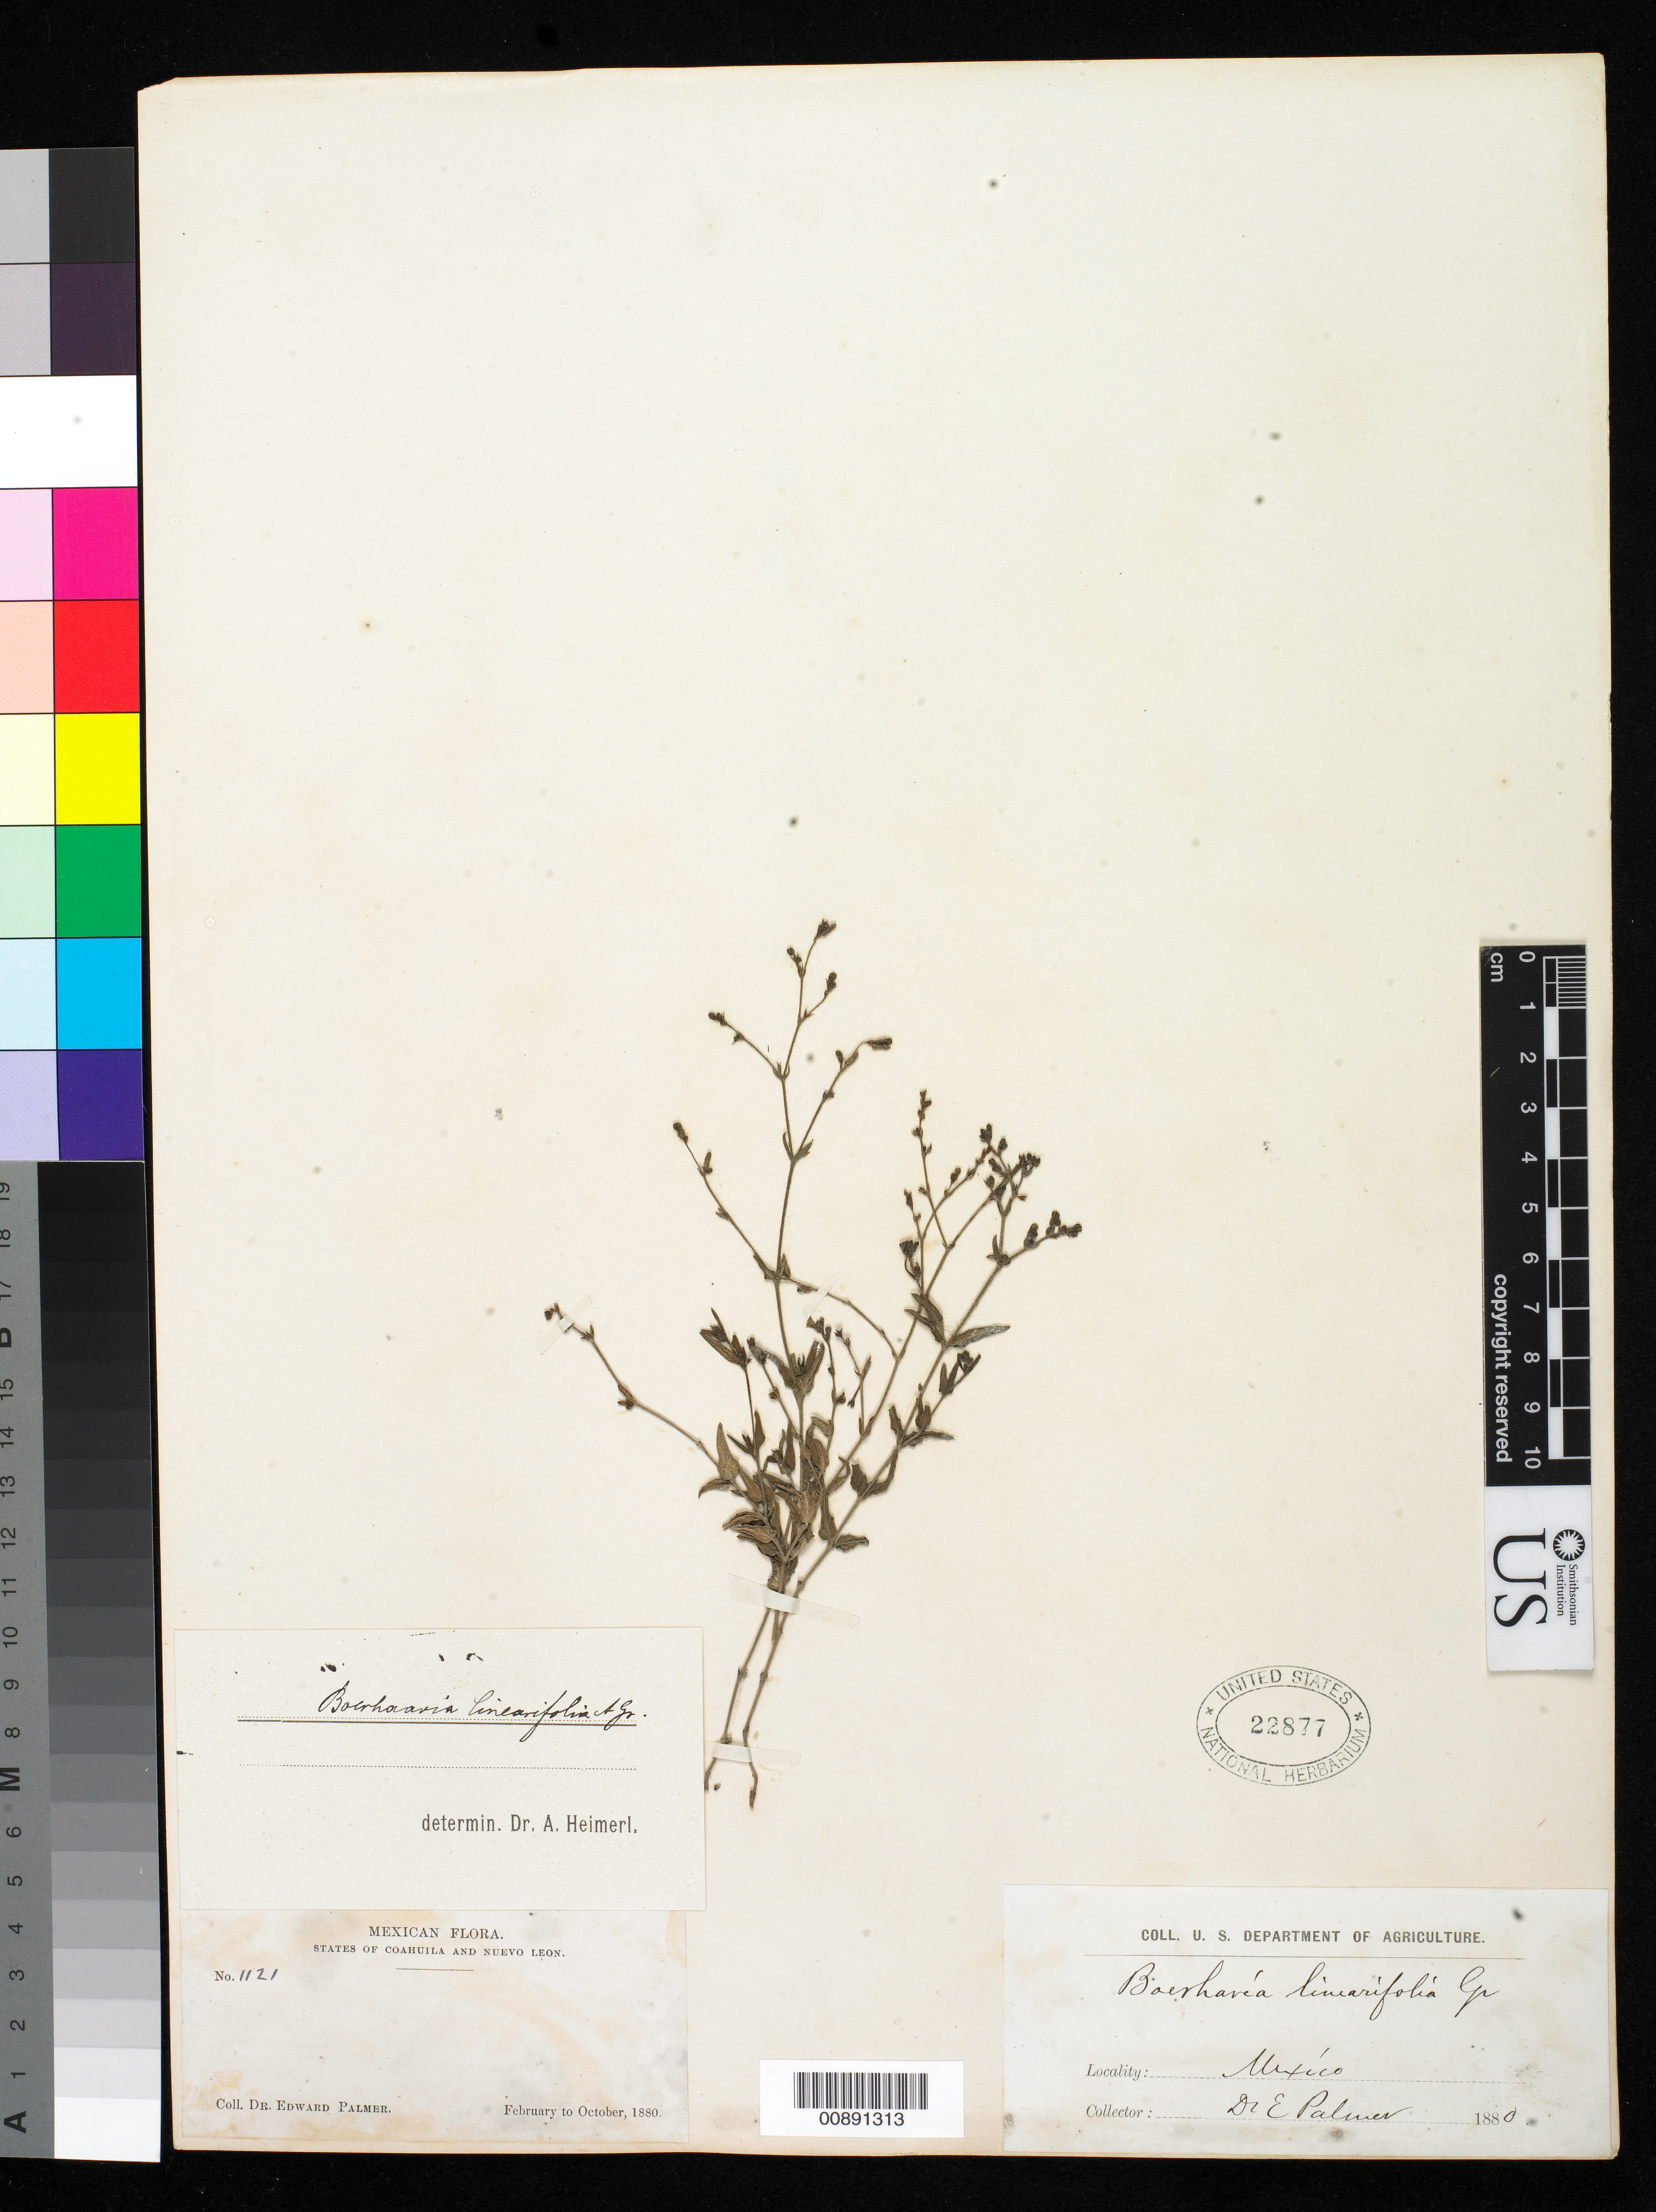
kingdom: Plantae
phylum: Tracheophyta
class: Magnoliopsida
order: Caryophyllales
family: Nyctaginaceae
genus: Boerhavia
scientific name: Boerhavia linearifolia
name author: A. Gray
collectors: E. Palmer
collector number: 1121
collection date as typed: Feb 1880 to -- Oct 1880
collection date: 1880-02/1880-10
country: Mexico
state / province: Coahuila / Nuevo León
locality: States of Coahuila and Nuevo León.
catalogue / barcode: US 22877